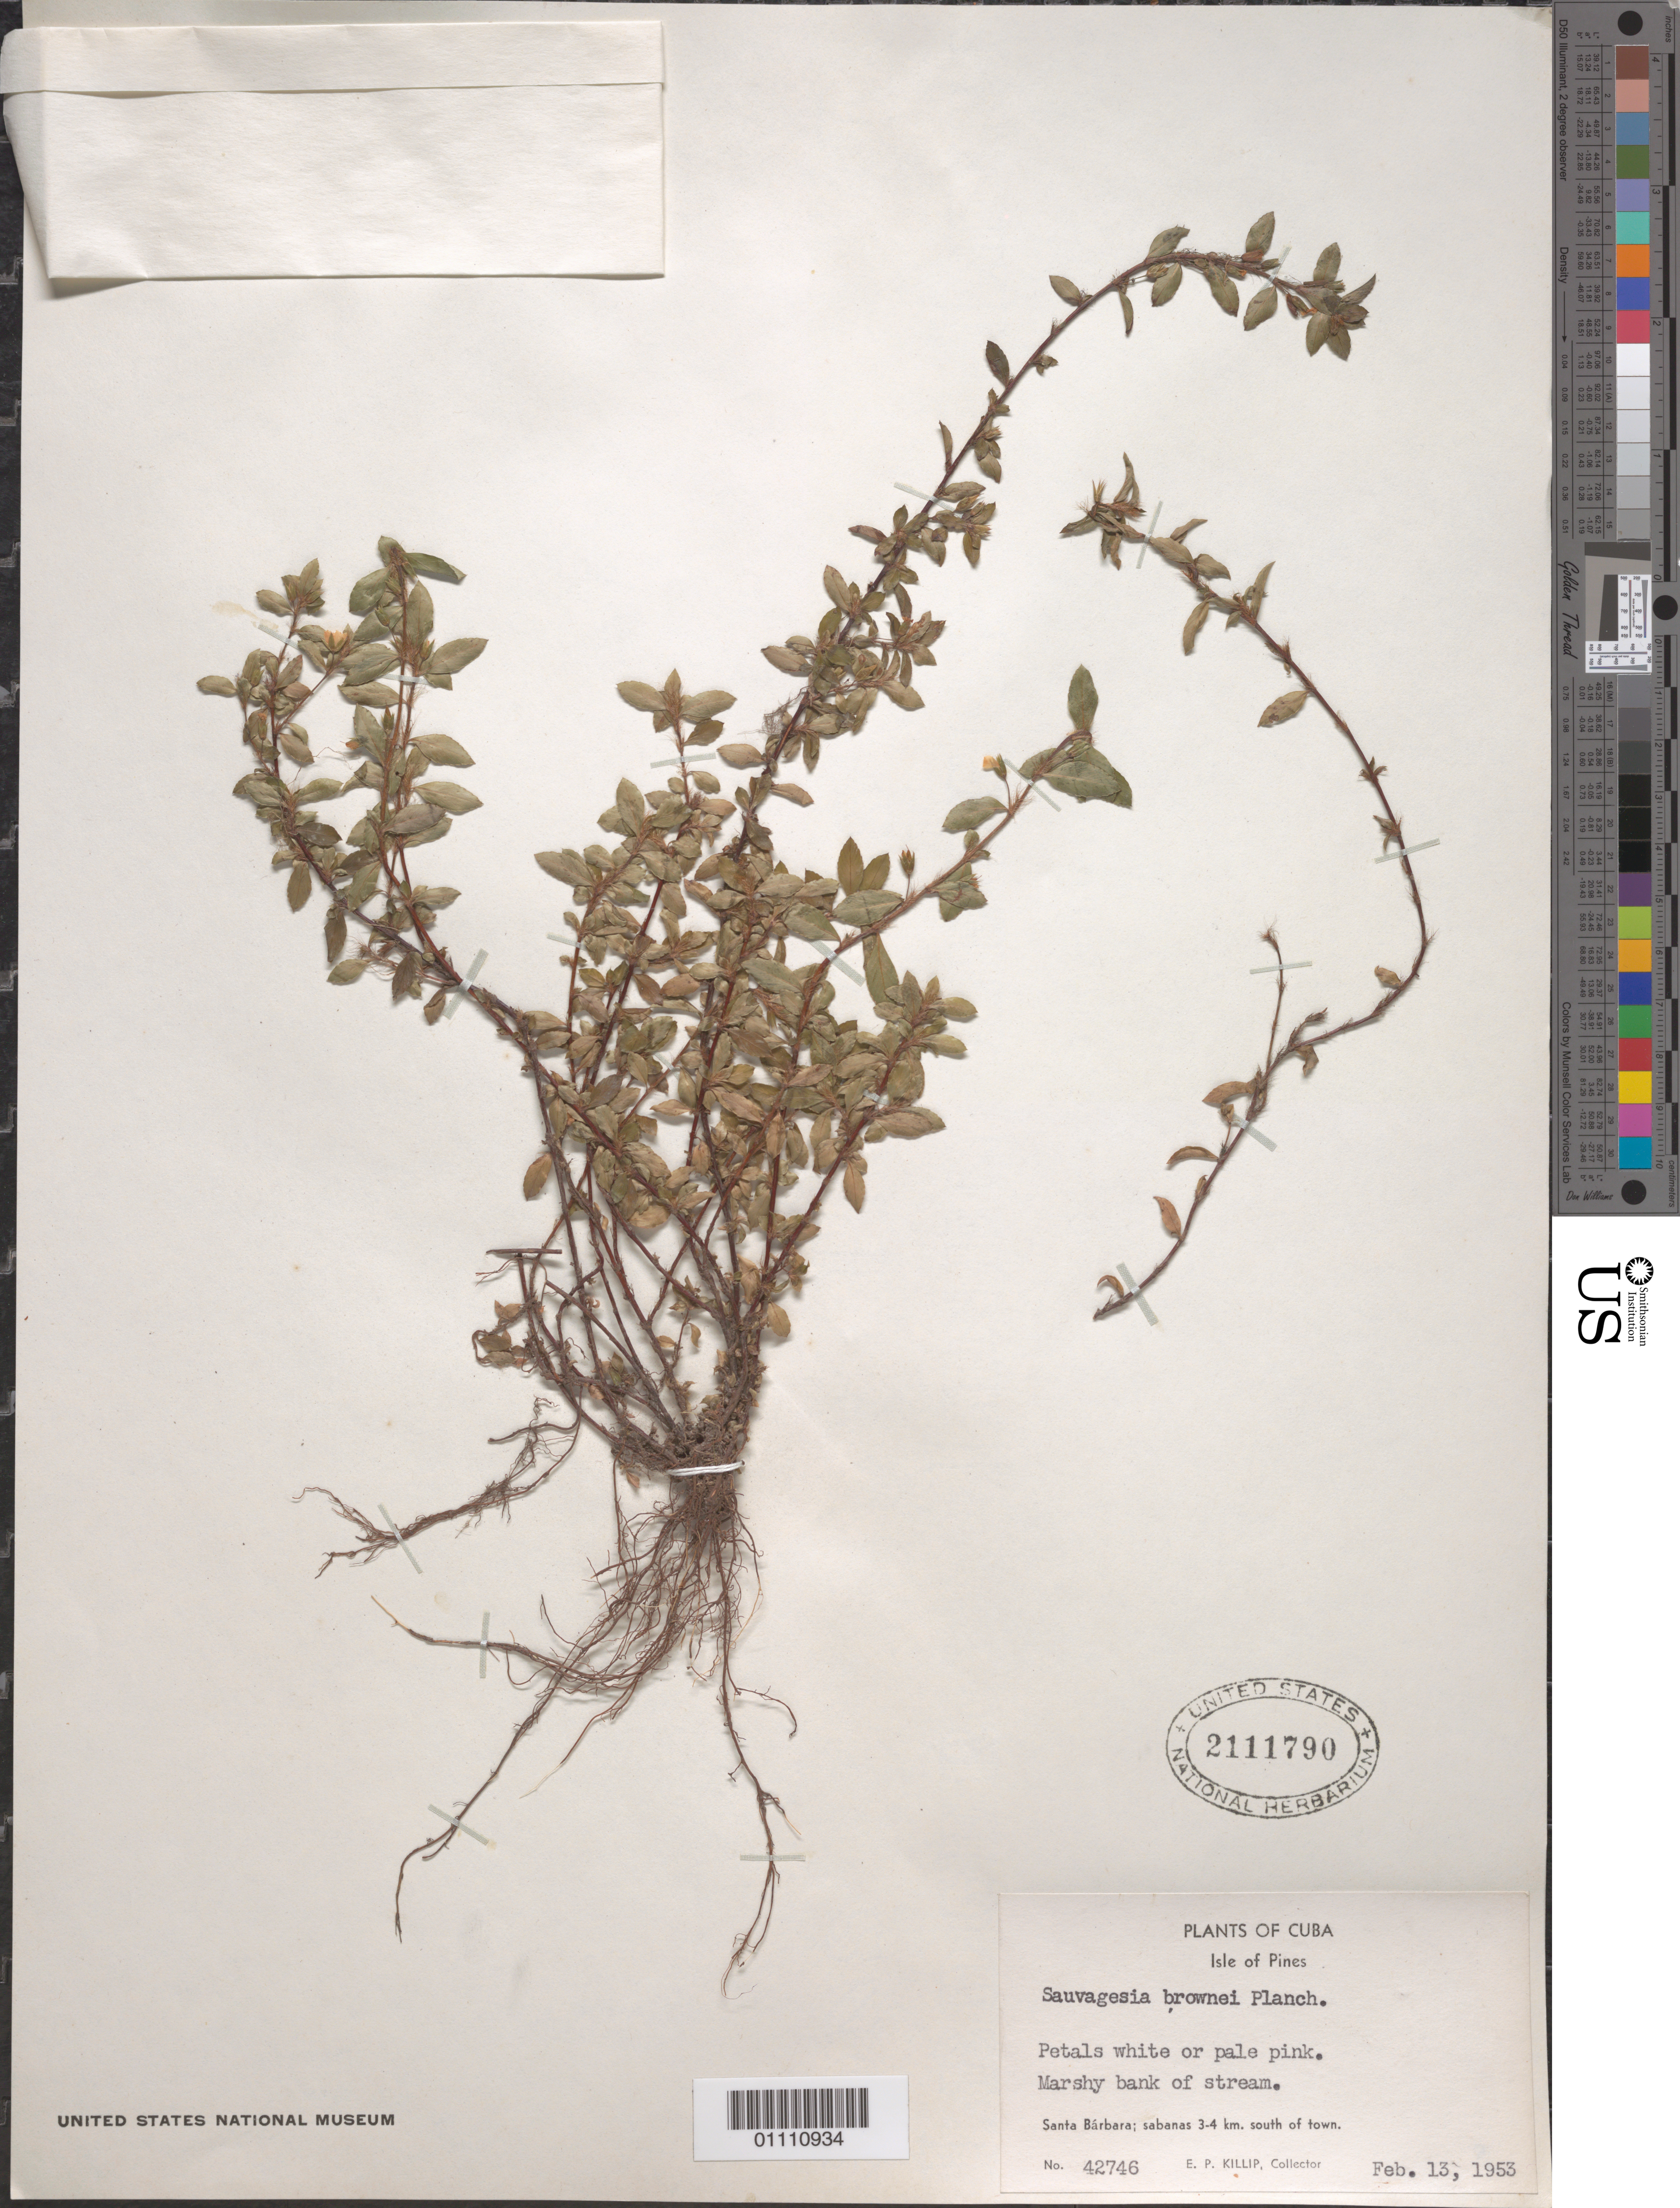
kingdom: Plantae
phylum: Tracheophyta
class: Magnoliopsida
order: Malpighiales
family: Ochnaceae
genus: Sauvagesia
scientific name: Sauvagesia brownei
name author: Planch.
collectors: E. P. Killip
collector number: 42746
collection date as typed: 13 Feb 1953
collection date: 1953-02-13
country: Cuba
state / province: Isla de La Juventud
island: Isla de la Juventud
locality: Isle of Pines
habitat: marshy bank of a stream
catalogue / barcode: US 2111790